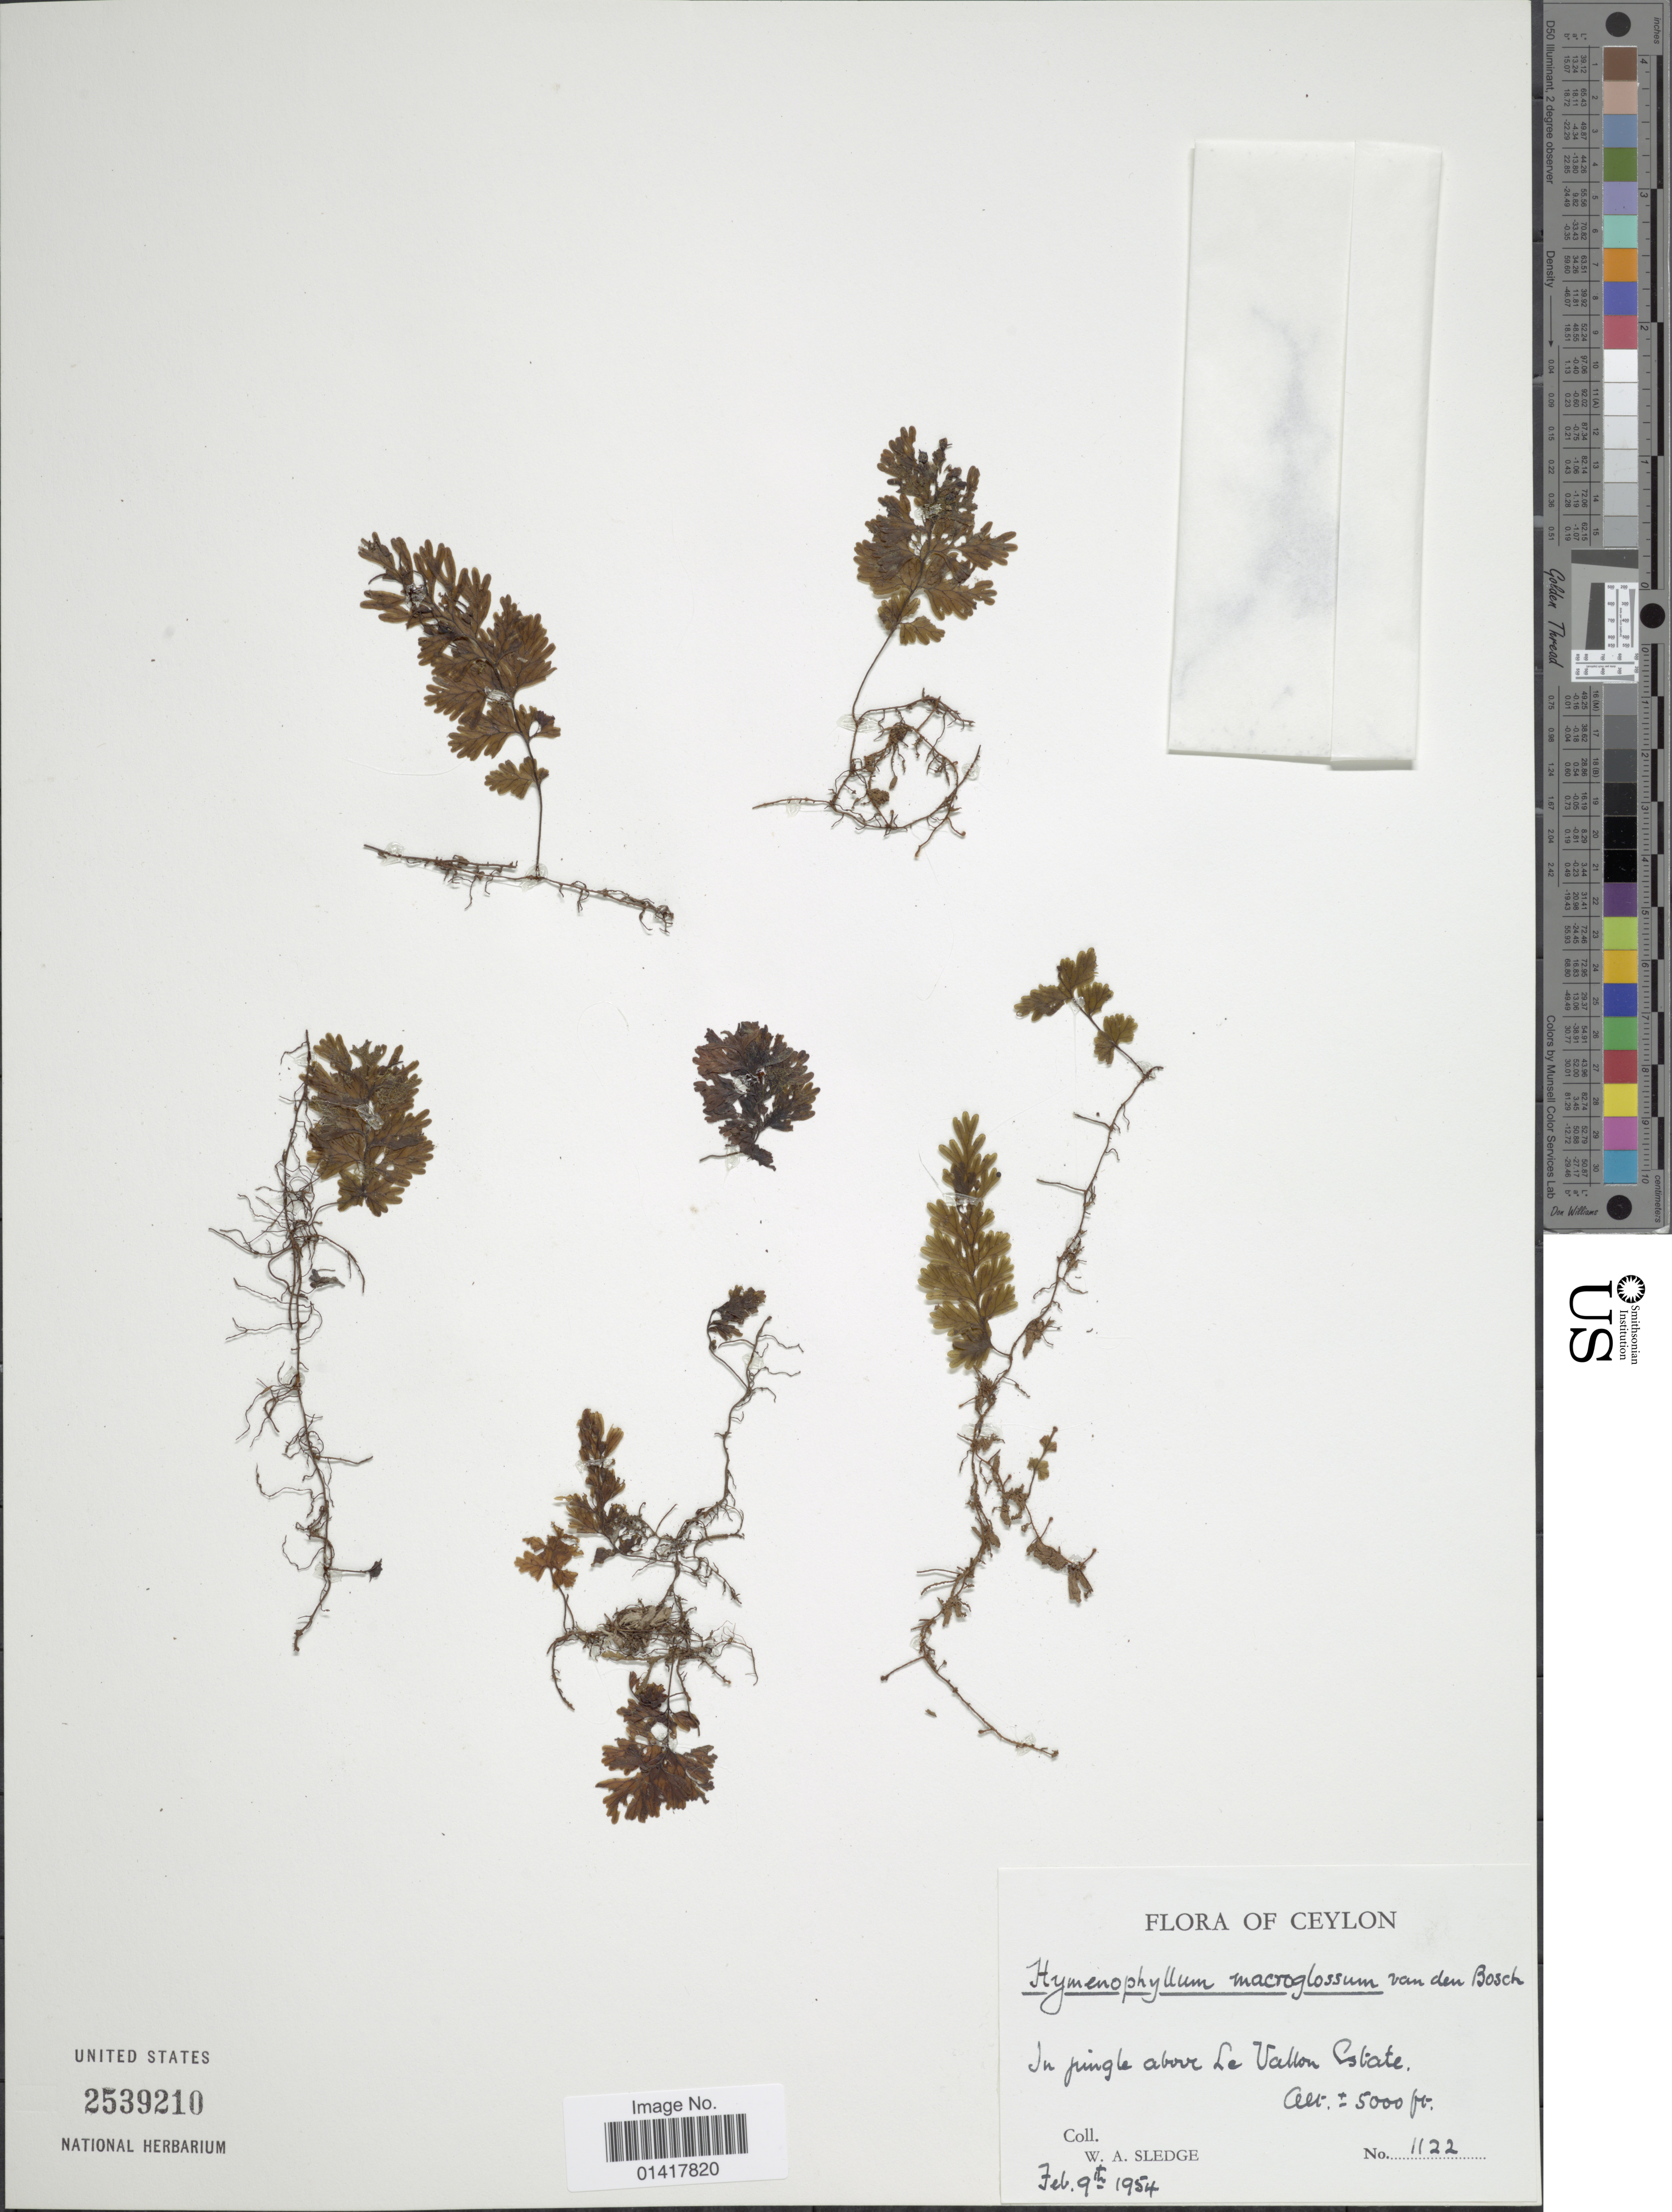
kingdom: Plantae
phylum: Tracheophyta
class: Polypodiopsida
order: Hymenophyllales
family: Hymenophyllaceae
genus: Hymenophyllum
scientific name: Hymenophyllum macroglossum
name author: Bosch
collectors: W. A. Sledge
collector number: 1122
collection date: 1954-02-09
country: Sri Lanka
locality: In jungle above Le Vallon Estate, Ceylon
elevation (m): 1524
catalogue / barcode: US 2539210